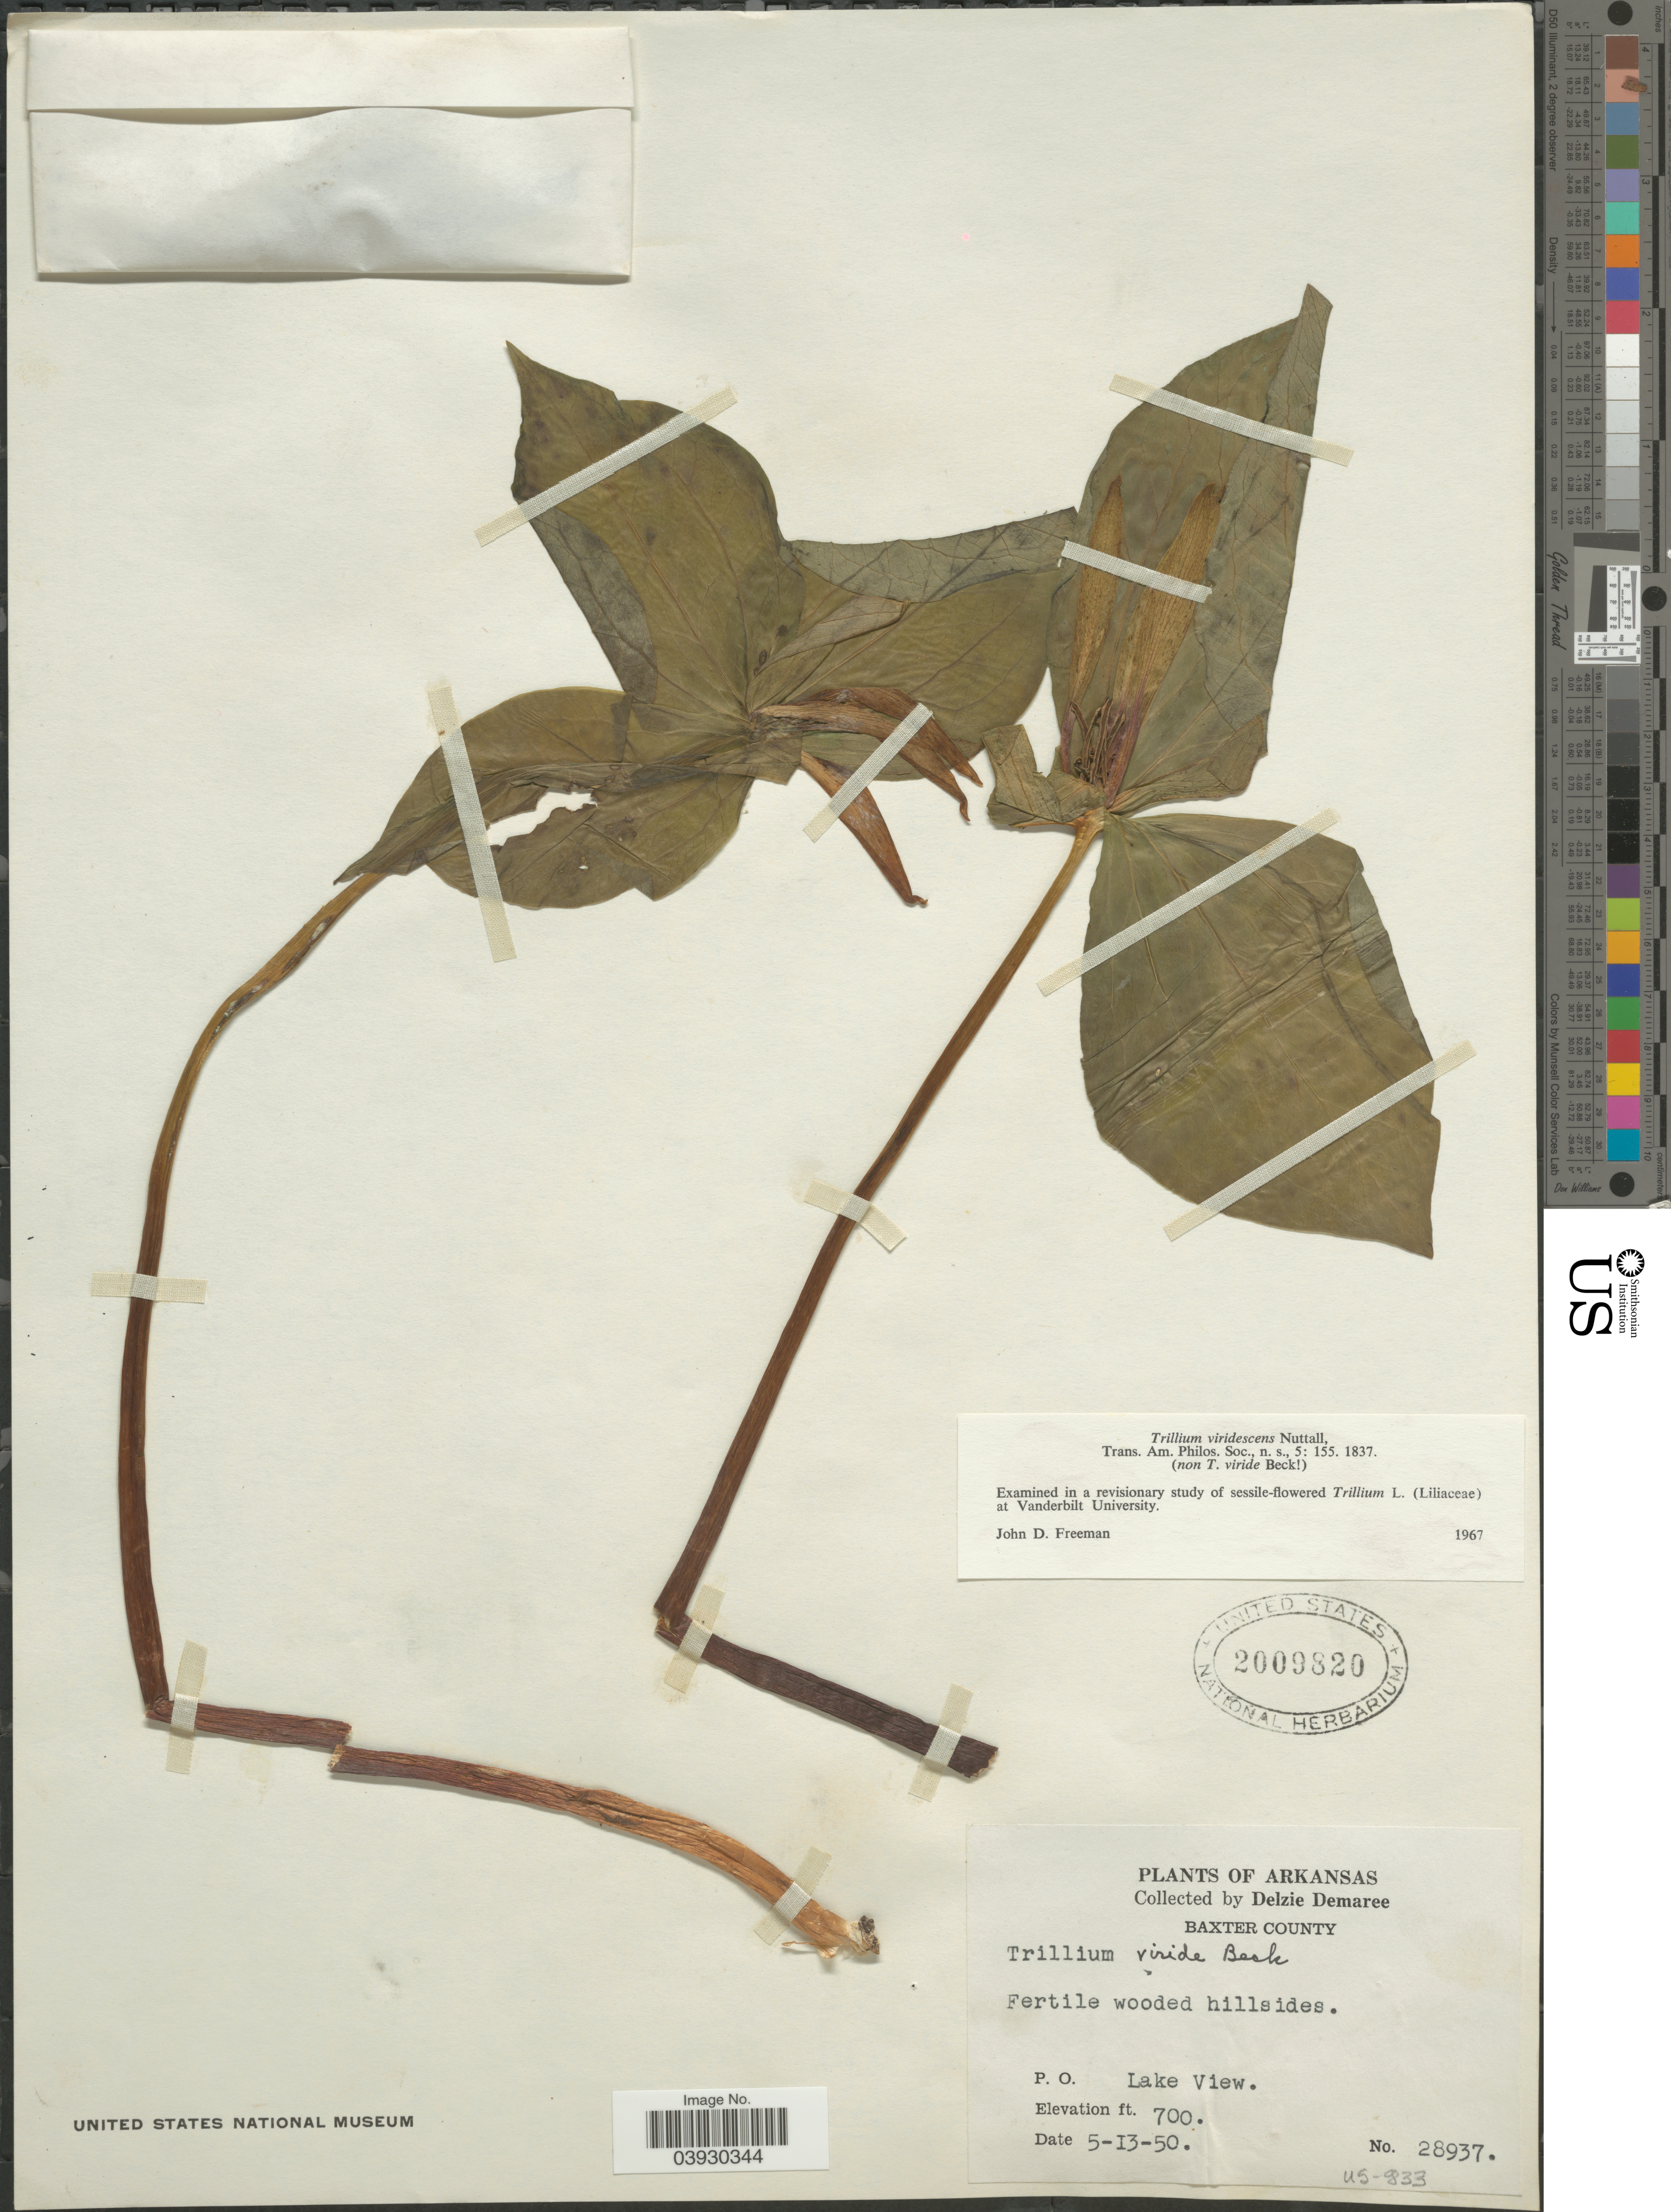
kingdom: Plantae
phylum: Tracheophyta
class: Liliopsida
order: Liliales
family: Melanthiaceae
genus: Trillium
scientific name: Trillium viridescens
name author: Nutt.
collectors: D. Demaree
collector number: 28937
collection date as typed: Transcribed d/m/y: 13/5/50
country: United States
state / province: Arkansas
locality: Baxter County. P.O. Lake View.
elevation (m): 213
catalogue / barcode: US 2009820